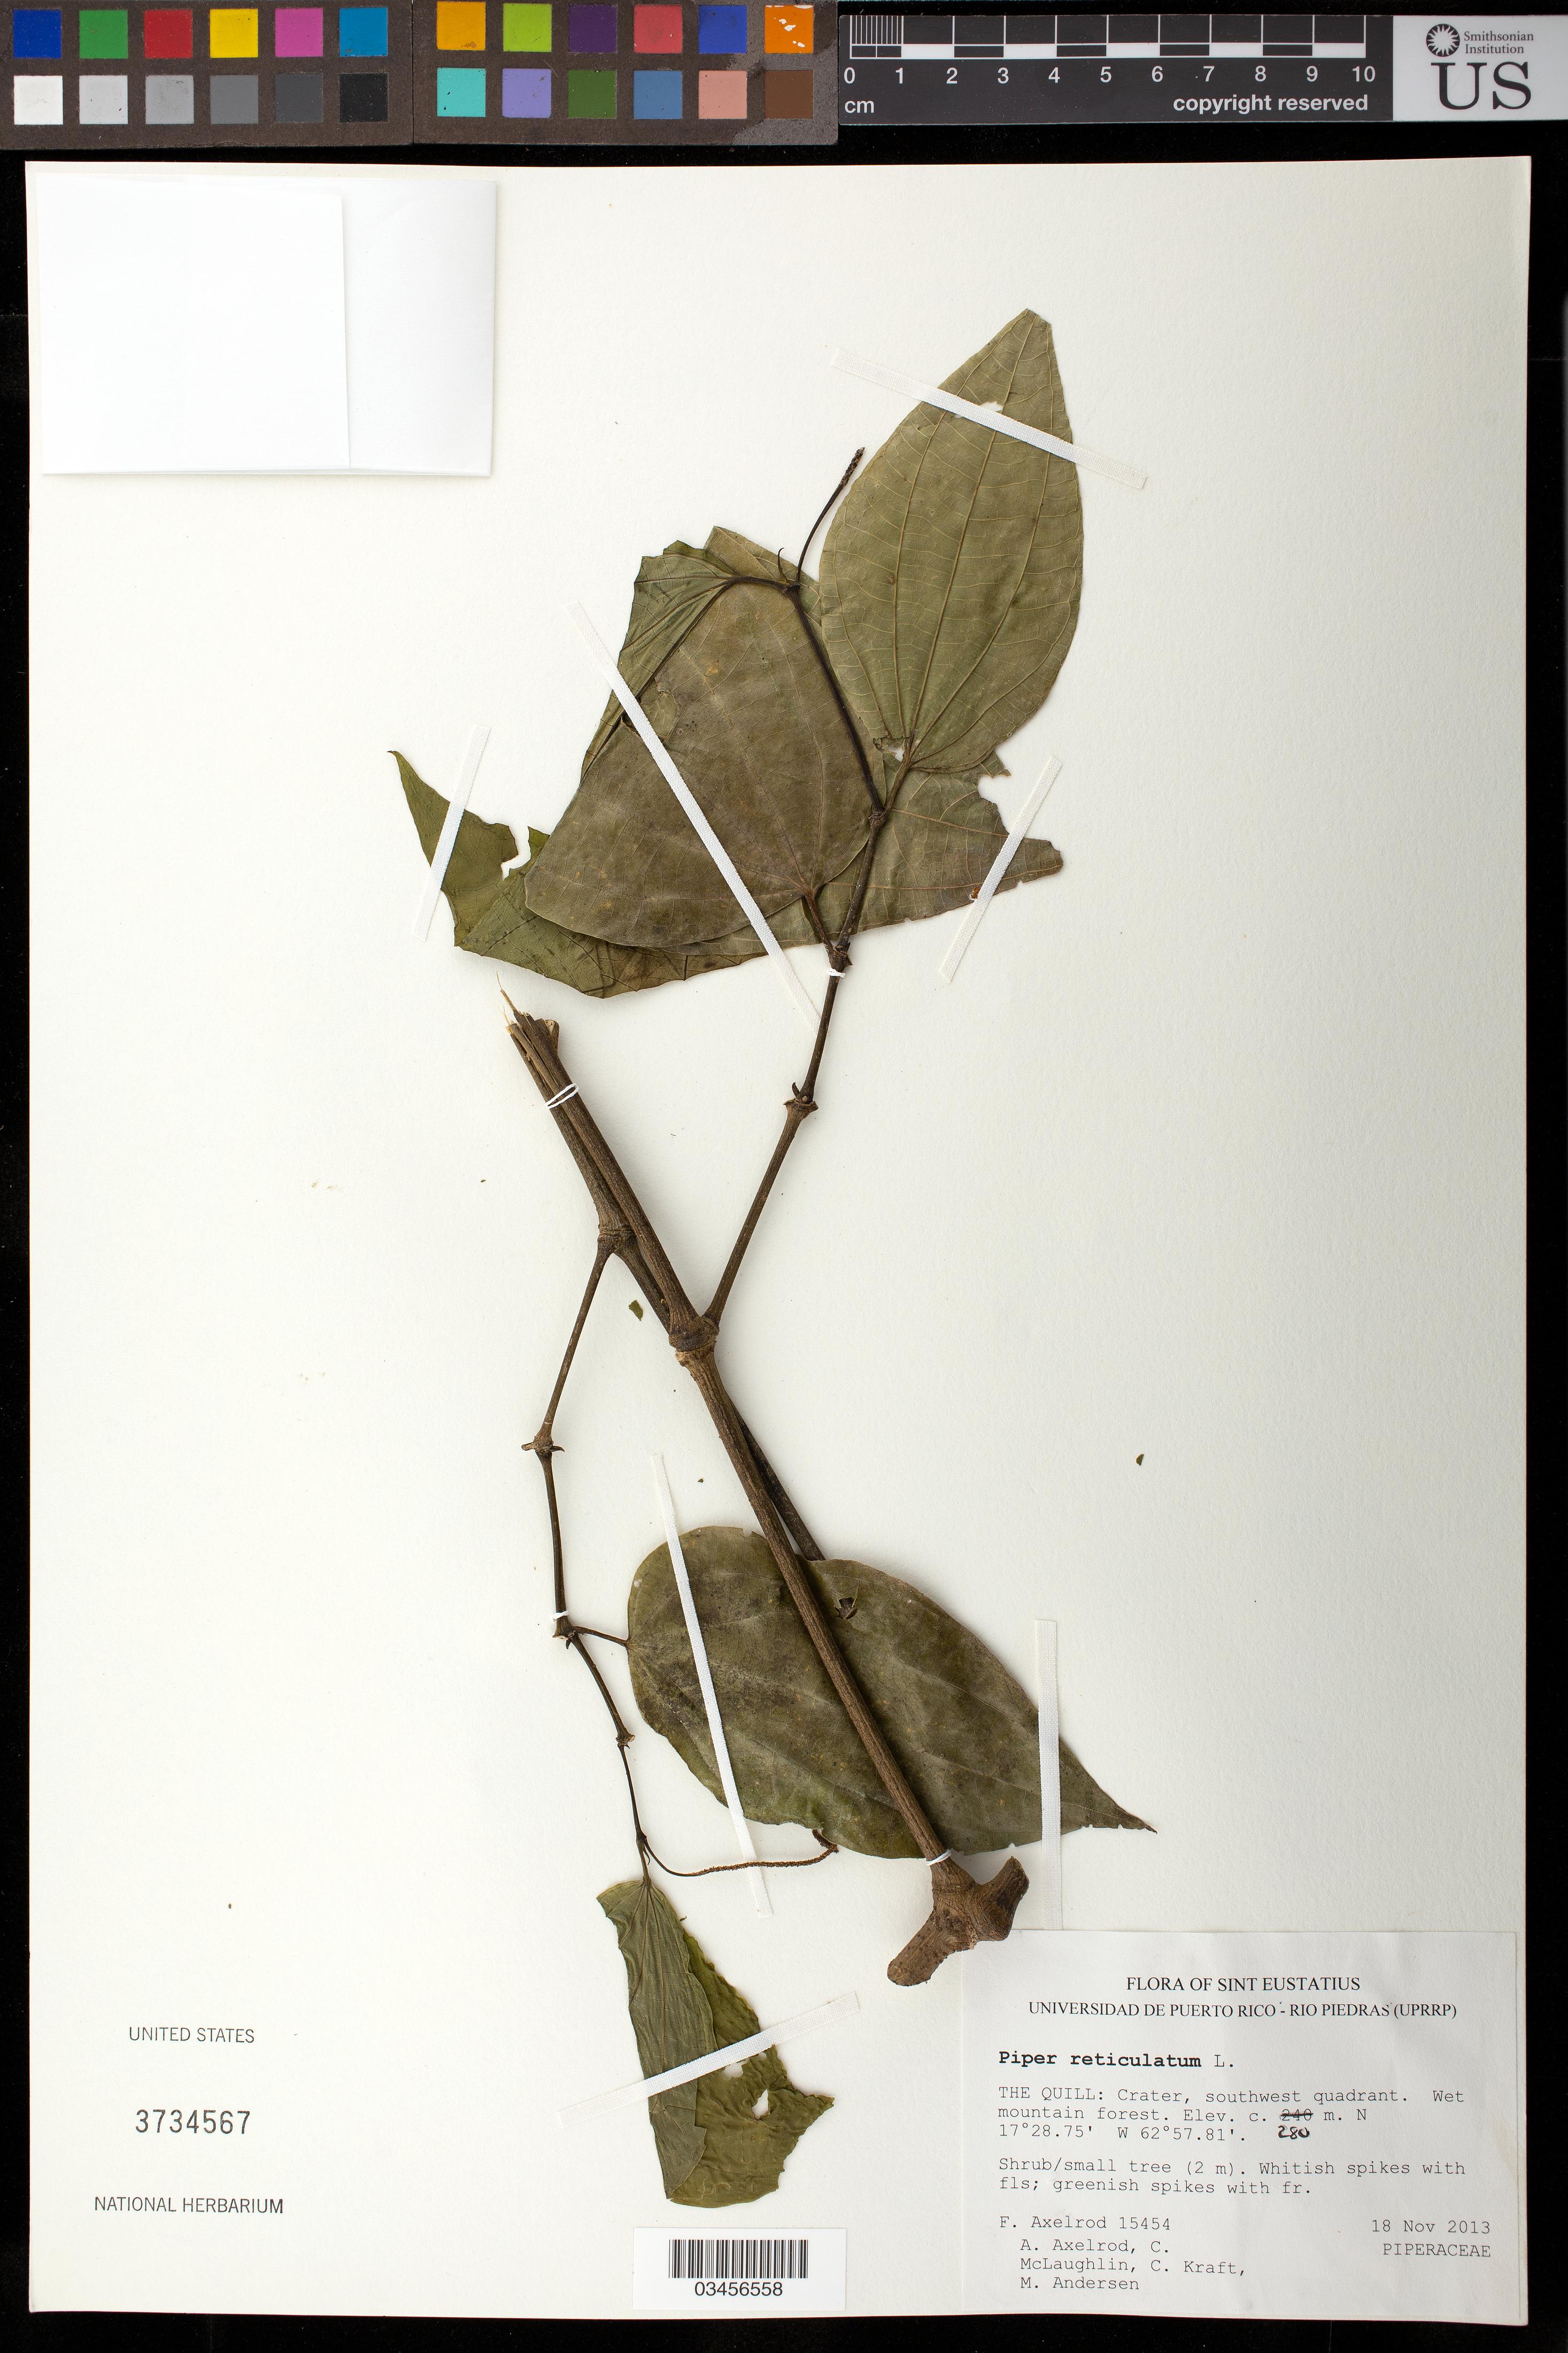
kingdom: Plantae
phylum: Tracheophyta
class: Magnoliopsida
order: Piperales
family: Piperaceae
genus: Piper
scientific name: Piper reticulatum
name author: L.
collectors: F. S. Axelrod, A. Axelrod, C. McLaughlin, C. Kraft & M. Andersen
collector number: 15454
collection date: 2013-11-18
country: Netherlands Antilles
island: Sint Eustatius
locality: The Quill: crater, southwest quadrant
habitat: Wet mountain forest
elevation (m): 280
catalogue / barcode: US 3734567